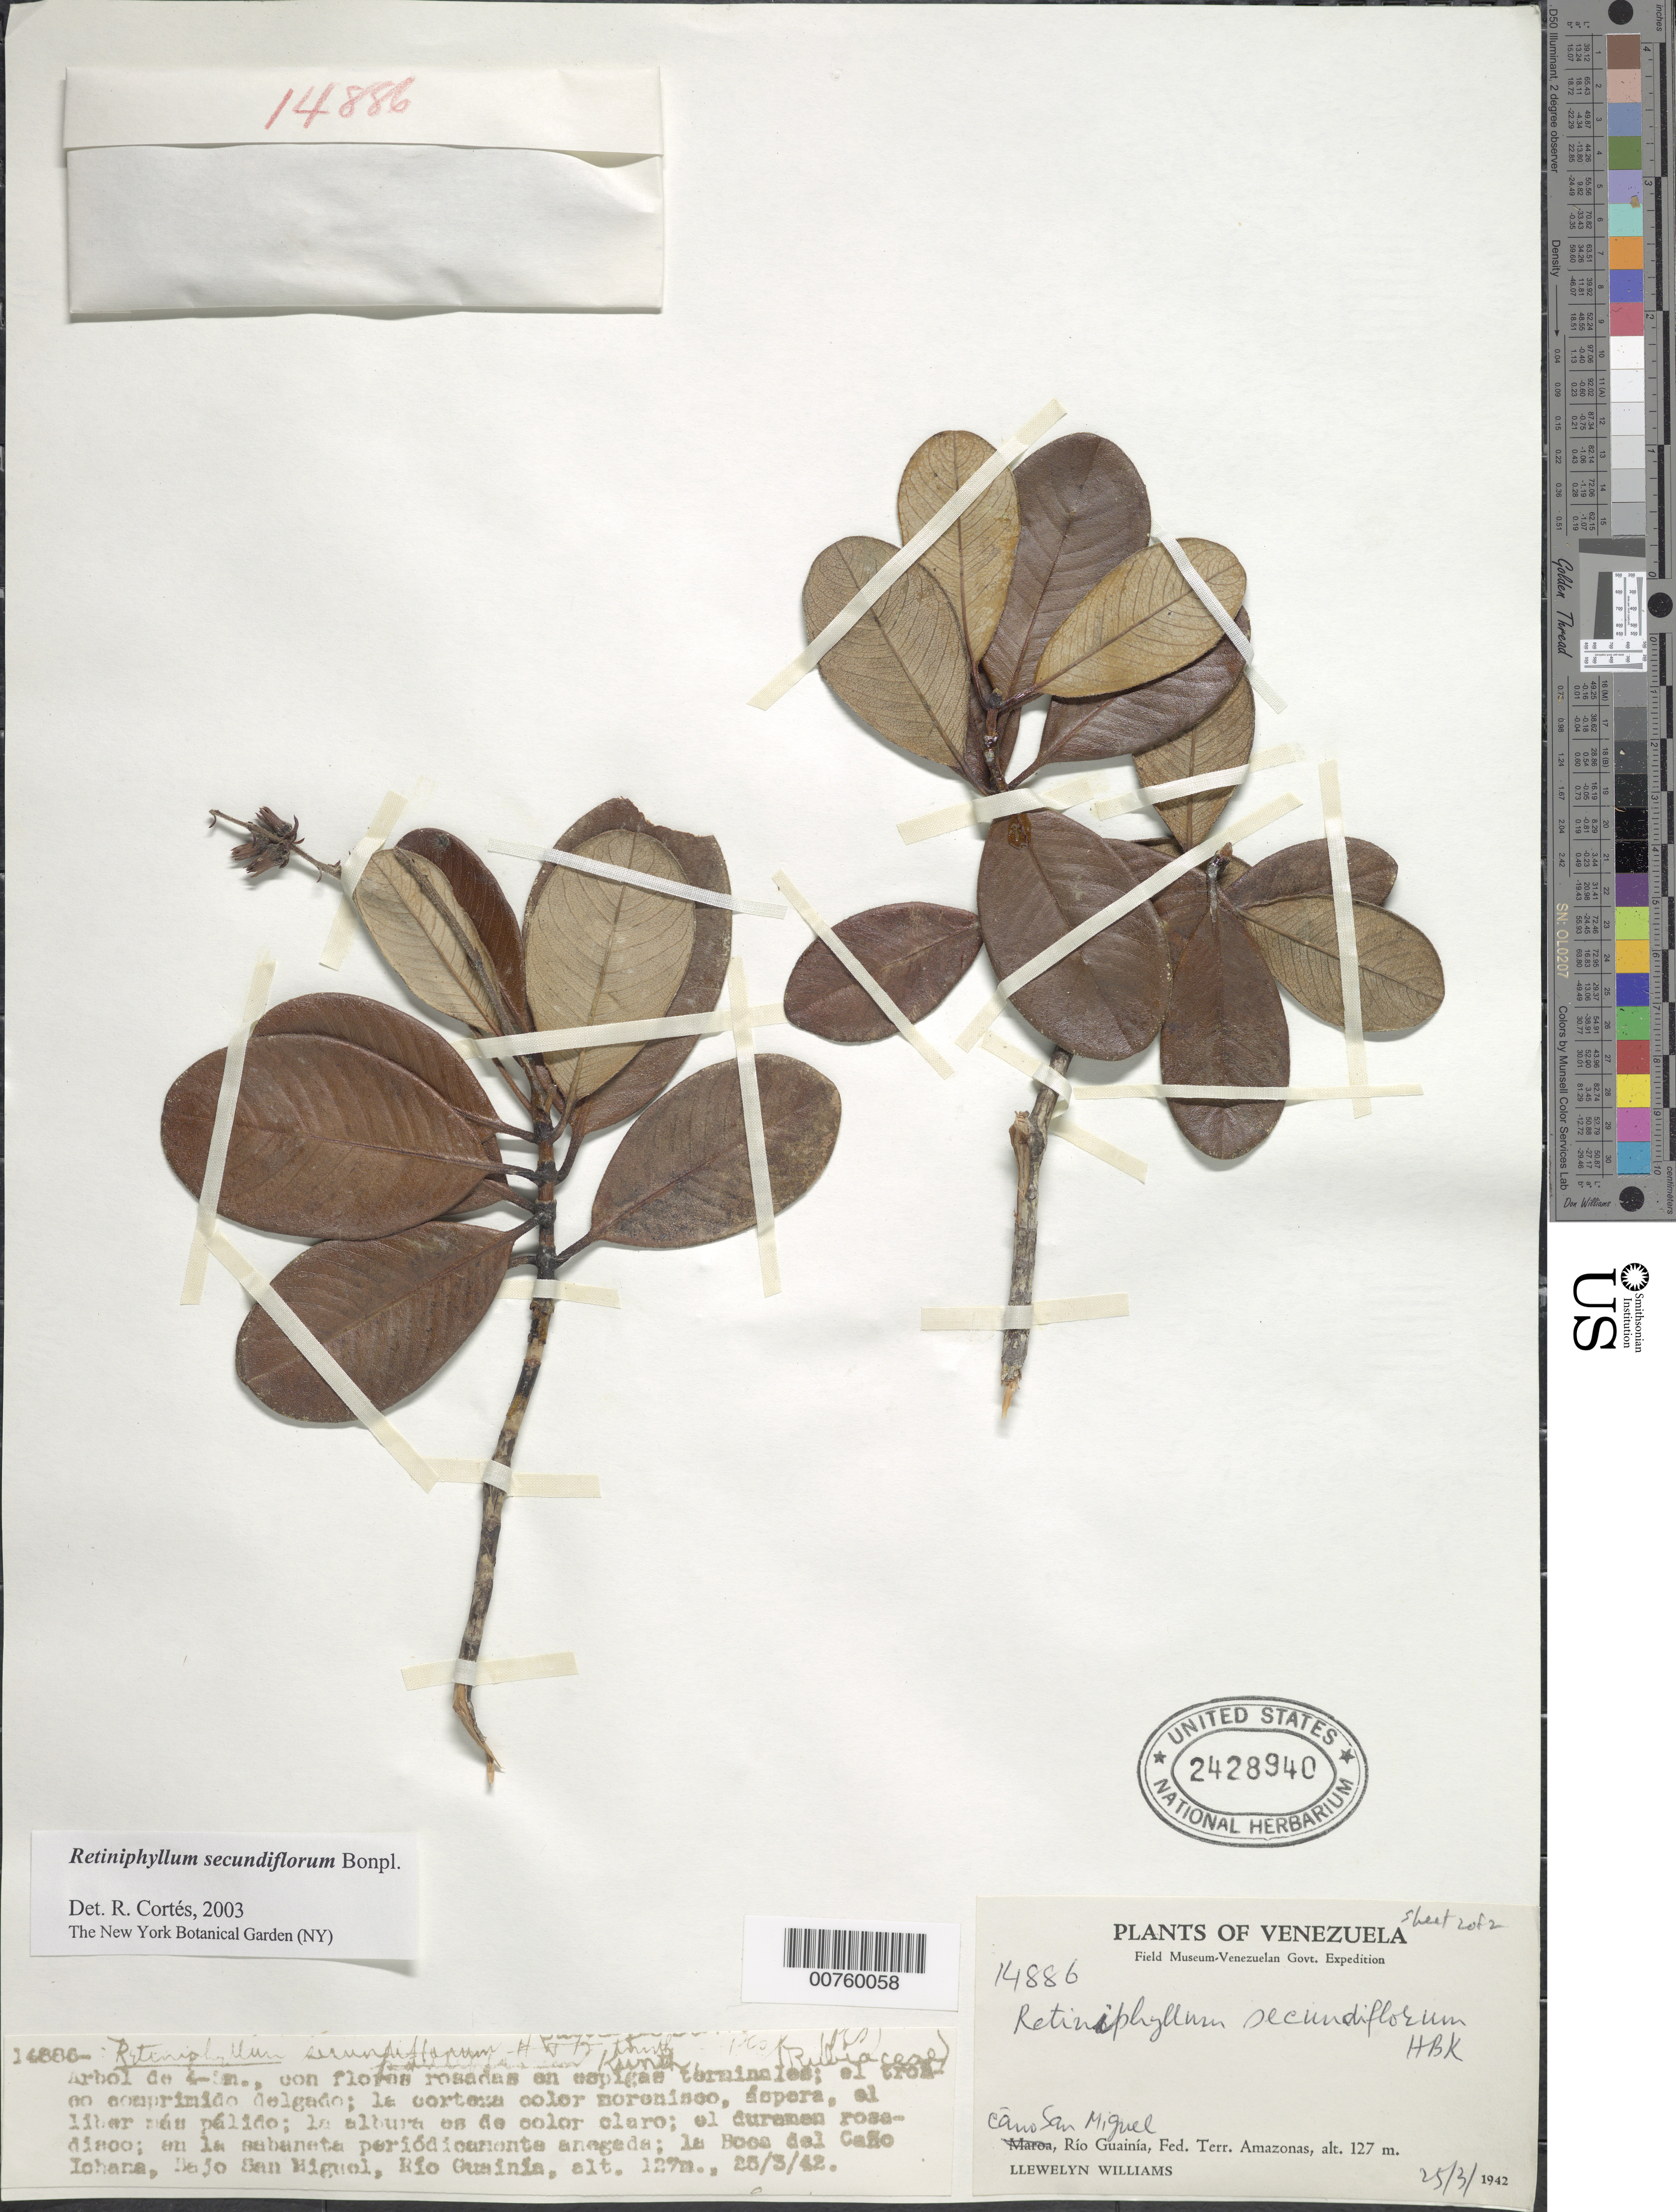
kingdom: Plantae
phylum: Tracheophyta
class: Magnoliopsida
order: Gentianales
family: Rubiaceae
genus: Retiniphyllum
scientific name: Retiniphyllum secundiflorum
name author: Bonpl.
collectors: Ll. Williams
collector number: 14886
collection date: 1942-03-25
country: Venezuela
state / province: Amazonas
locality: Caño San Miguel, Río Guainía, Fed. Terr. Amazonas, la Noca del Caño Ichara, Bajo San Miguel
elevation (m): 127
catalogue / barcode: US 2428940